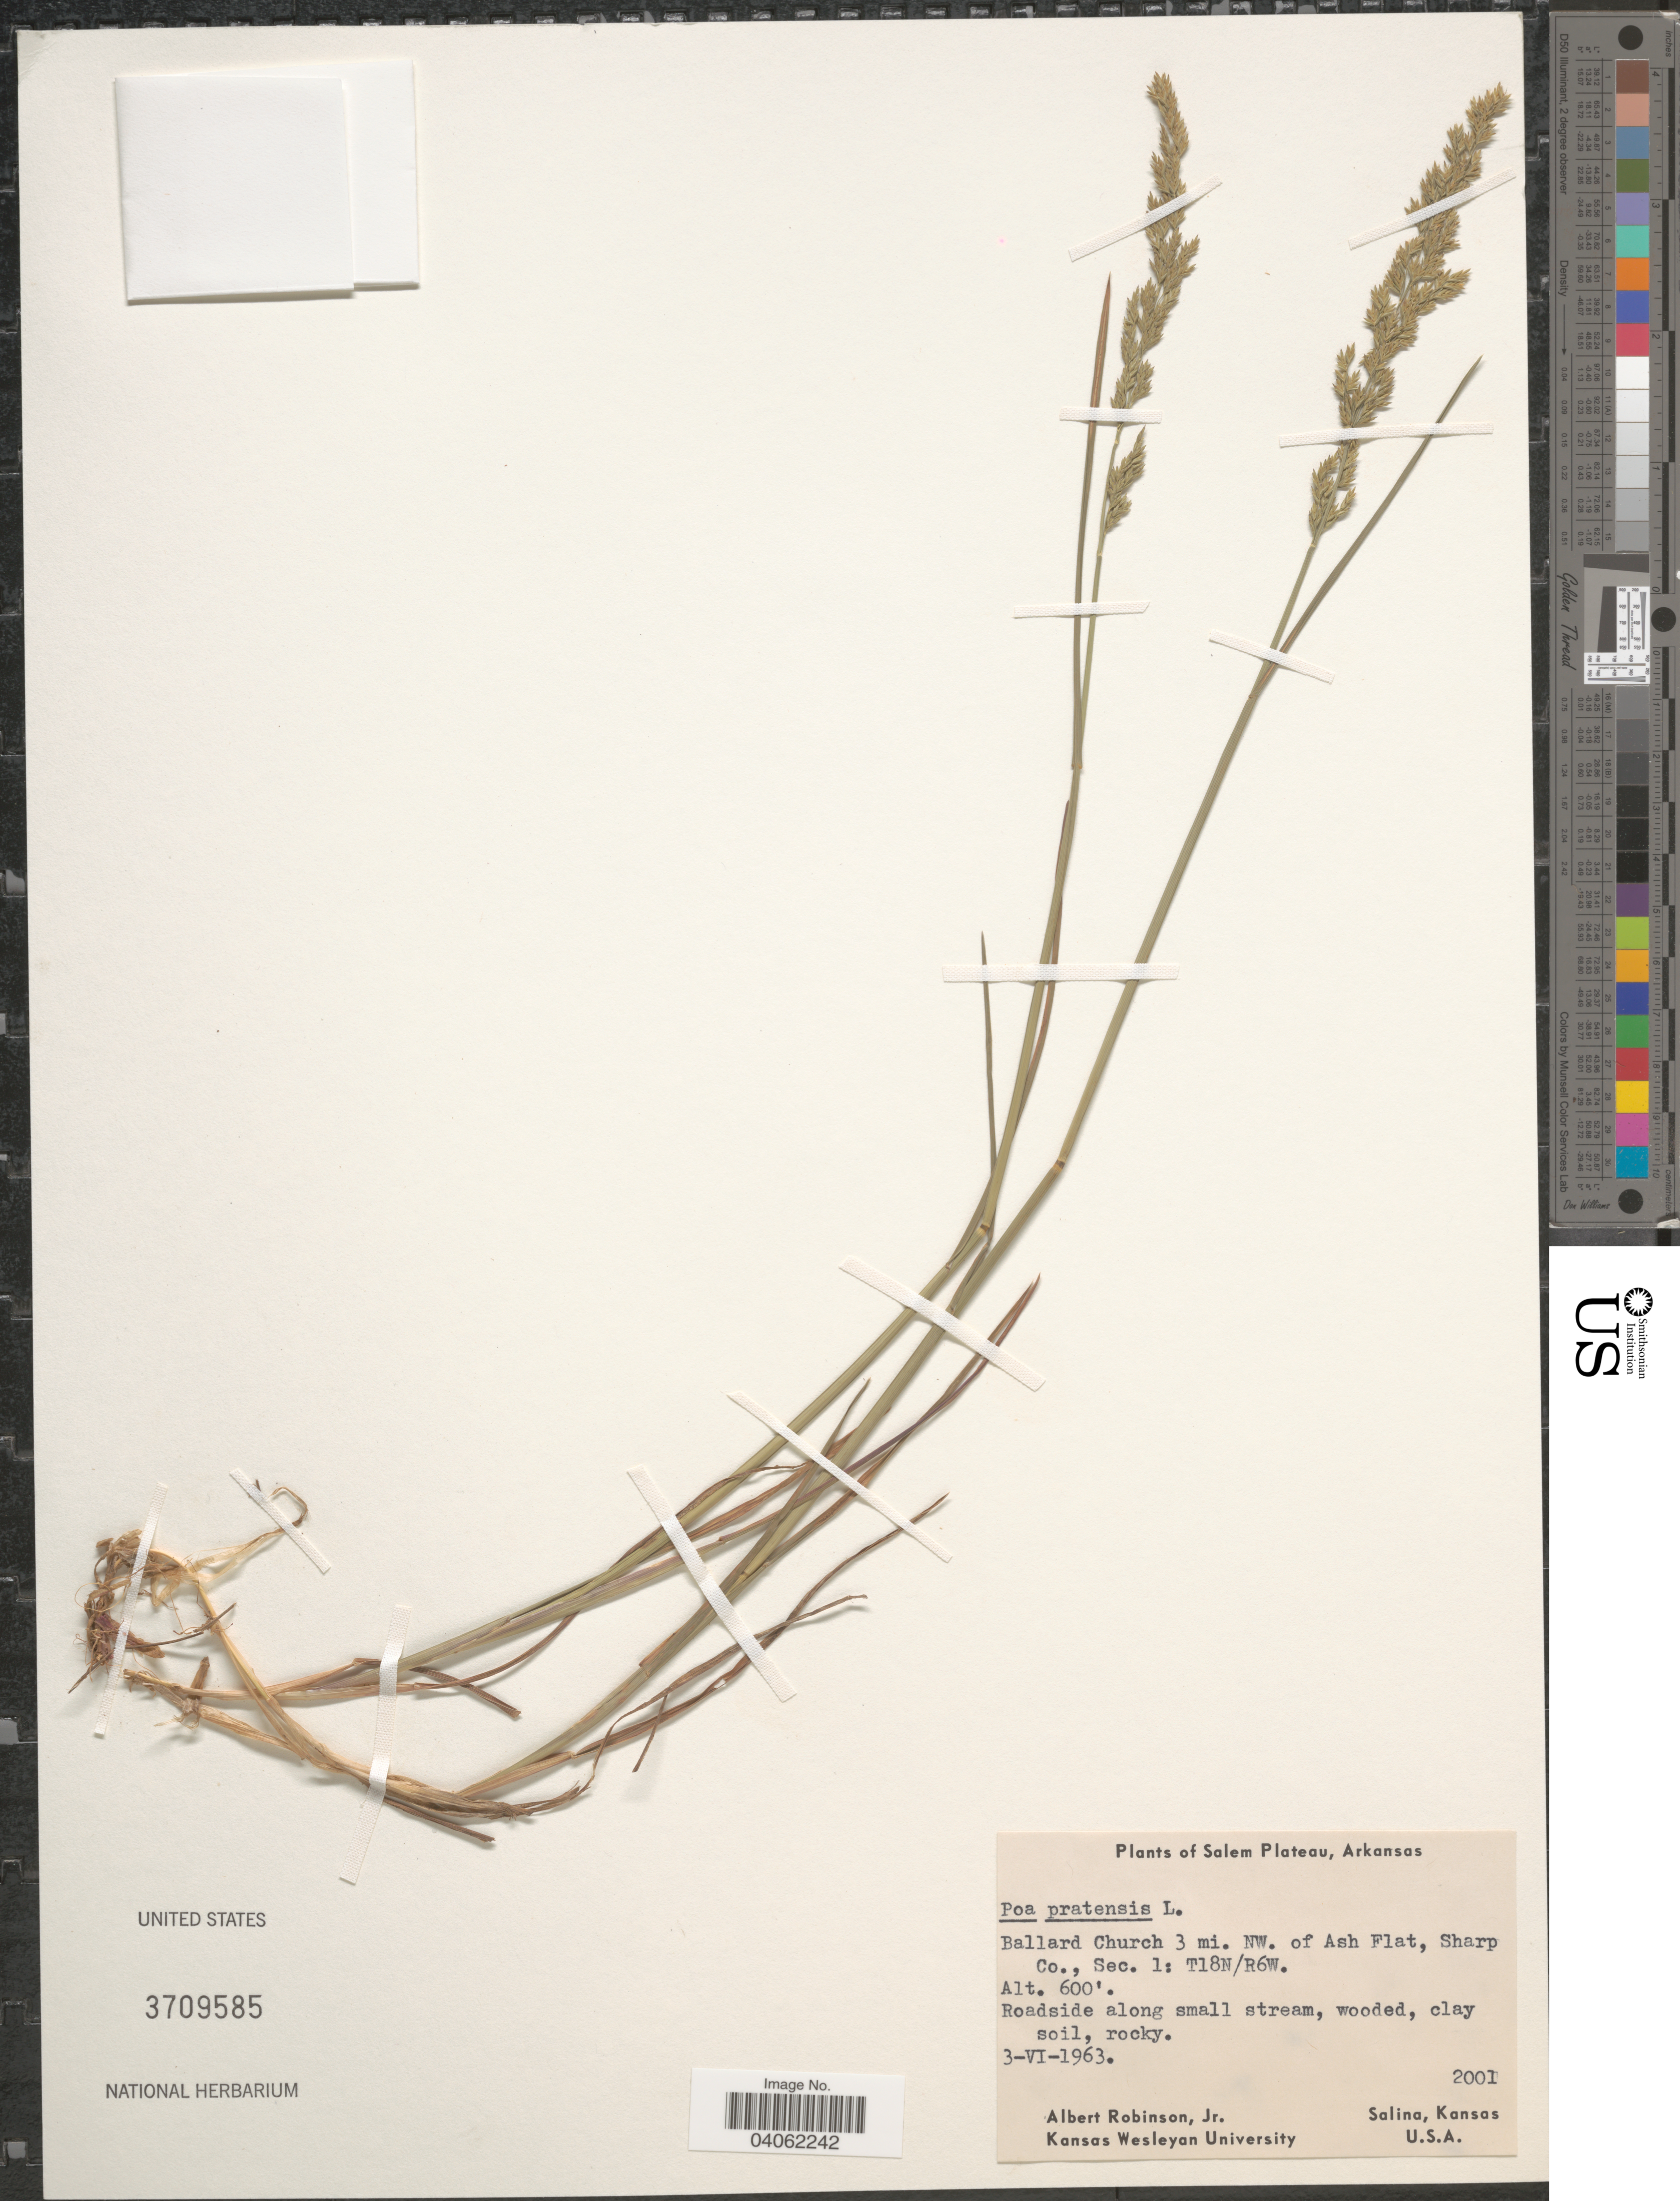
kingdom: Plantae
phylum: Tracheophyta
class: Liliopsida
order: Poales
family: Poaceae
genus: Poa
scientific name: Poa pratensis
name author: L.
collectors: A. Robinson Jr.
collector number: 2001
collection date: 1963-06-03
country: United States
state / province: Arkansas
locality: Salem Plateau. Ballard Church 3 mi. NW. of Ash Flat, Sharp Co., Sec. 1: T18N/R6W. Roadside along small stream.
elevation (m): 183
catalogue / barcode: US 3709585